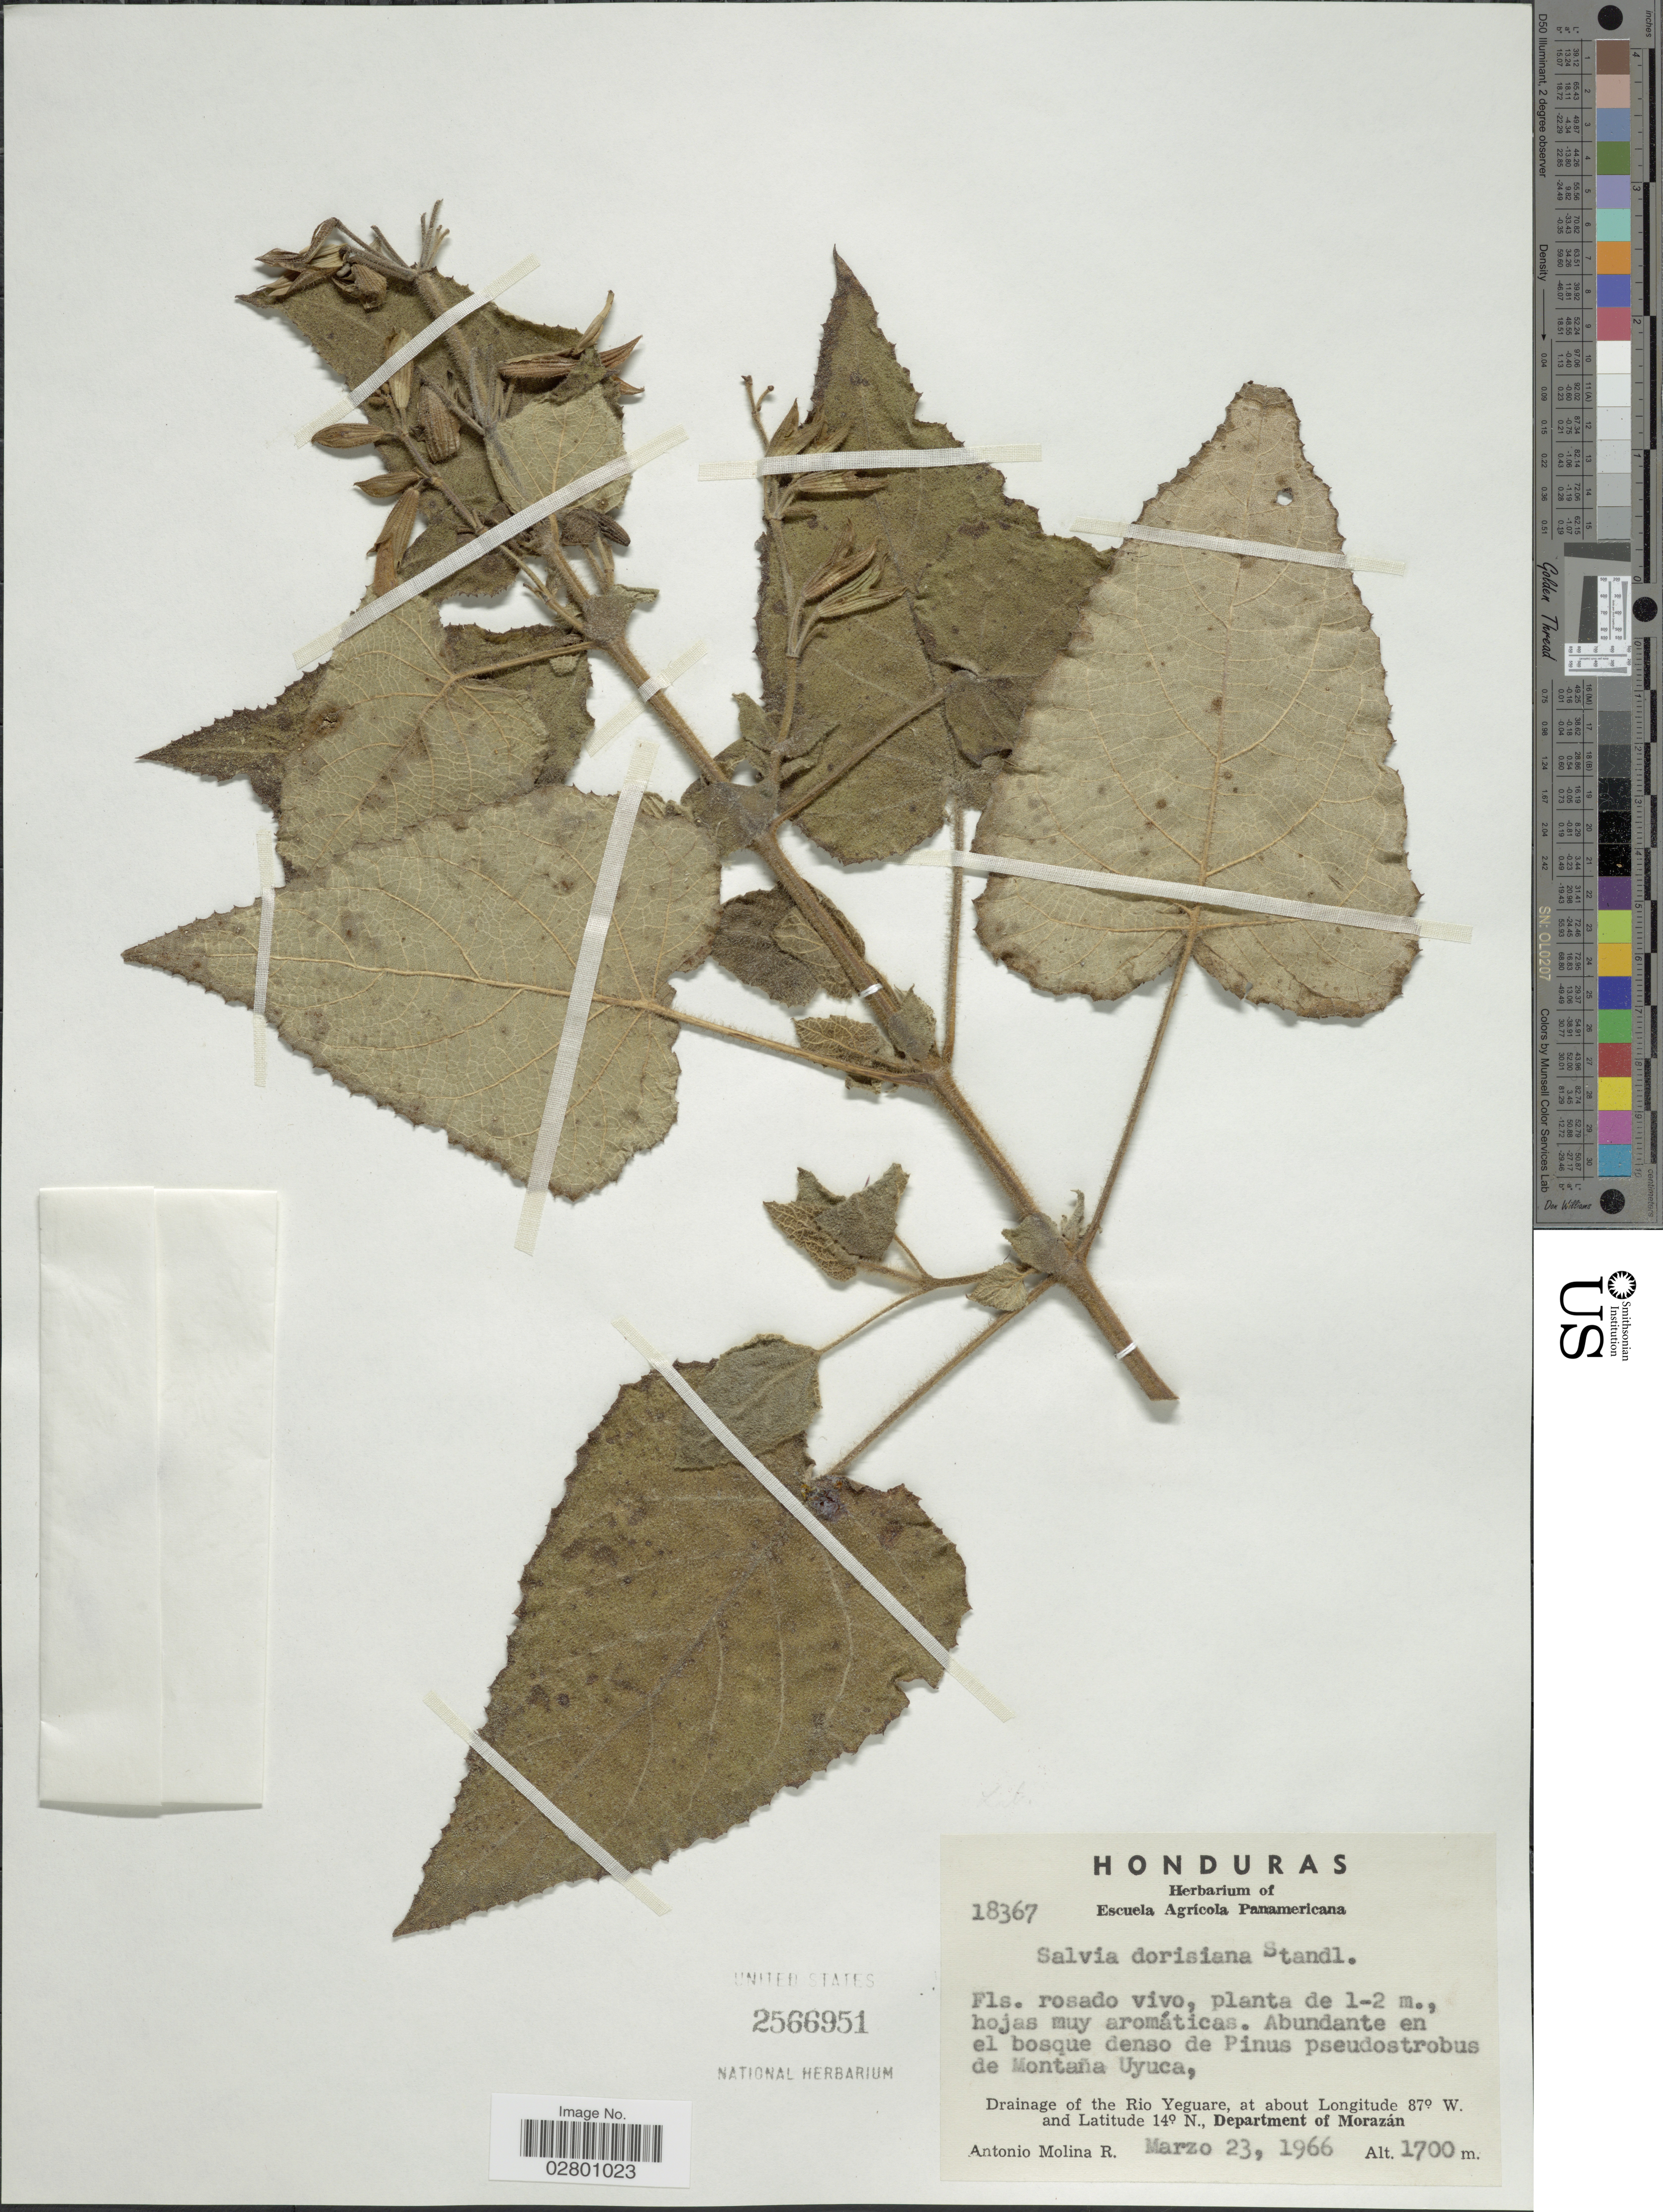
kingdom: Plantae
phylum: Tracheophyta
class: Magnoliopsida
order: Lamiales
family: Lamiaceae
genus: Salvia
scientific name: Salvia dorisiana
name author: Standl.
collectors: A. Molina R.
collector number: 18367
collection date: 1966-03-23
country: Honduras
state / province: Fco. Morazán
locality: Abundante en el bosque denso de Pinus pseudostrobus de Montaña Uyuca, Drainage of the Rio Yeguare, Department of Morazán.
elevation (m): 1700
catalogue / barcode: US 2566951